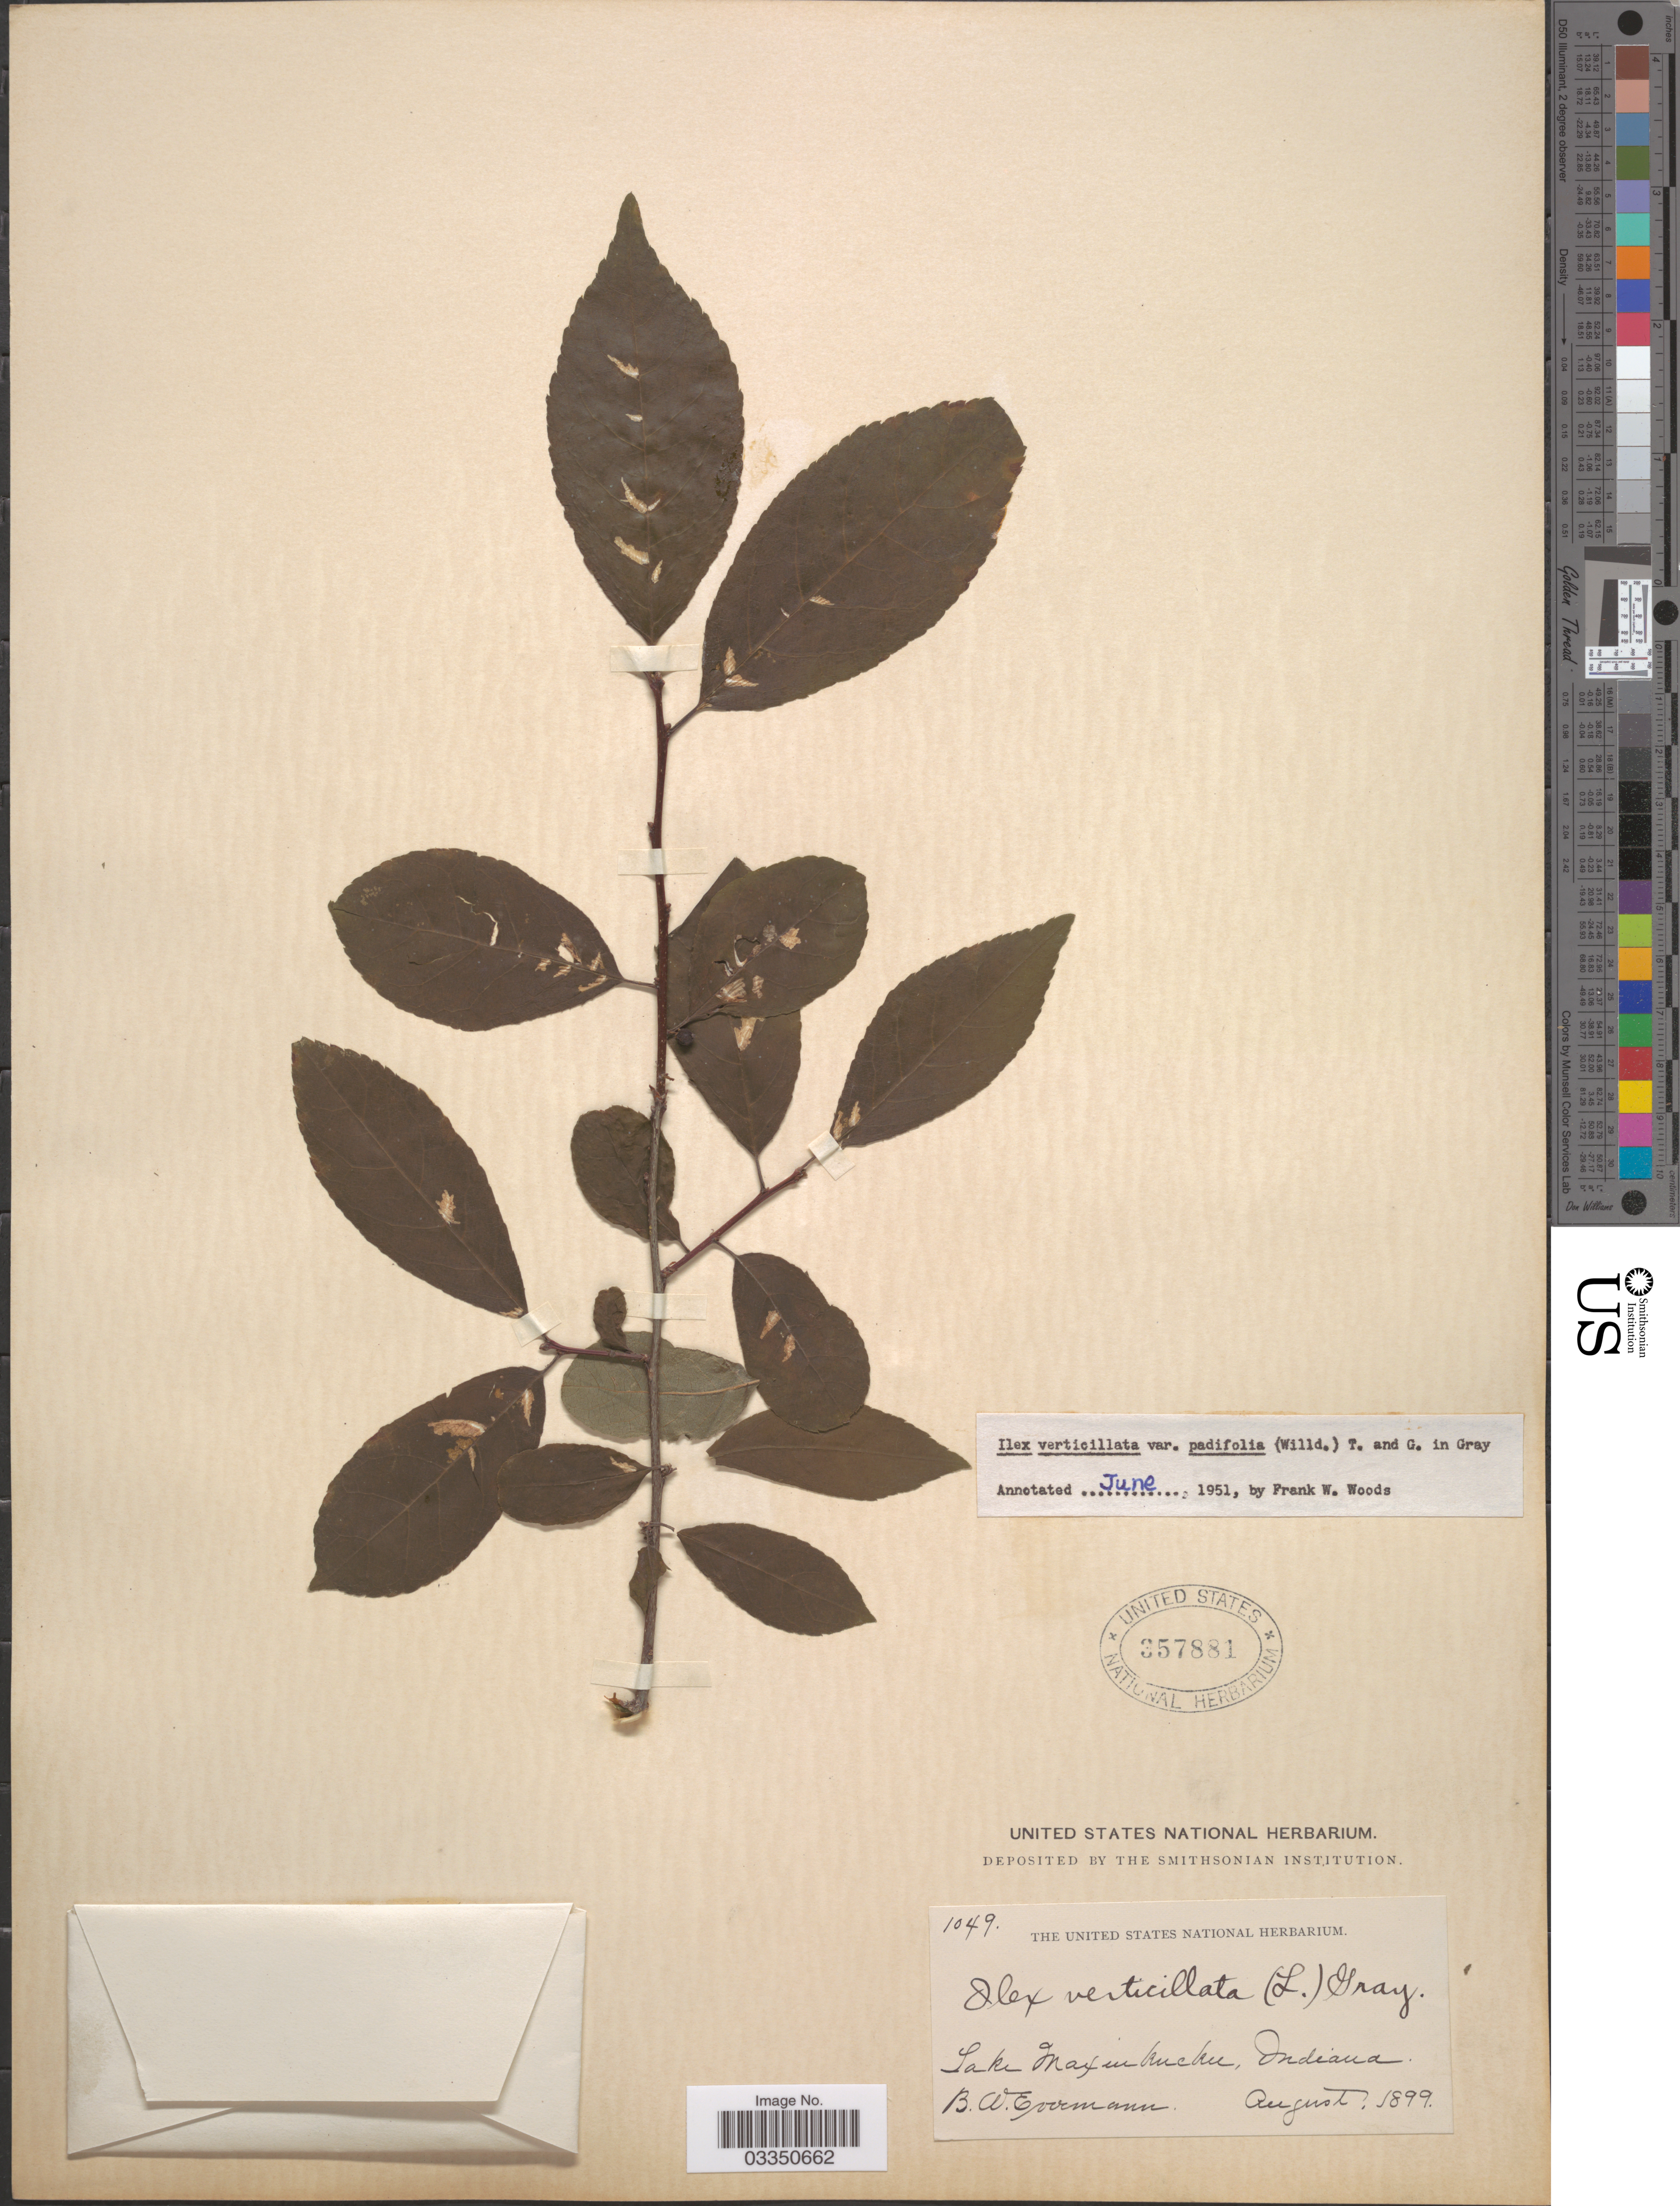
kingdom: Plantae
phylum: Tracheophyta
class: Magnoliopsida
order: Aquifoliales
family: Aquifoliaceae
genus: Ilex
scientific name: Ilex verticillata var. padifolia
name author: (Willd.) Torr. & A. Gray ex S. Watson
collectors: B. W. Evermann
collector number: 1049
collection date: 1899-08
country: United States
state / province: Indiana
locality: Lake Maxinkuckee.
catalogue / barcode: US 357881